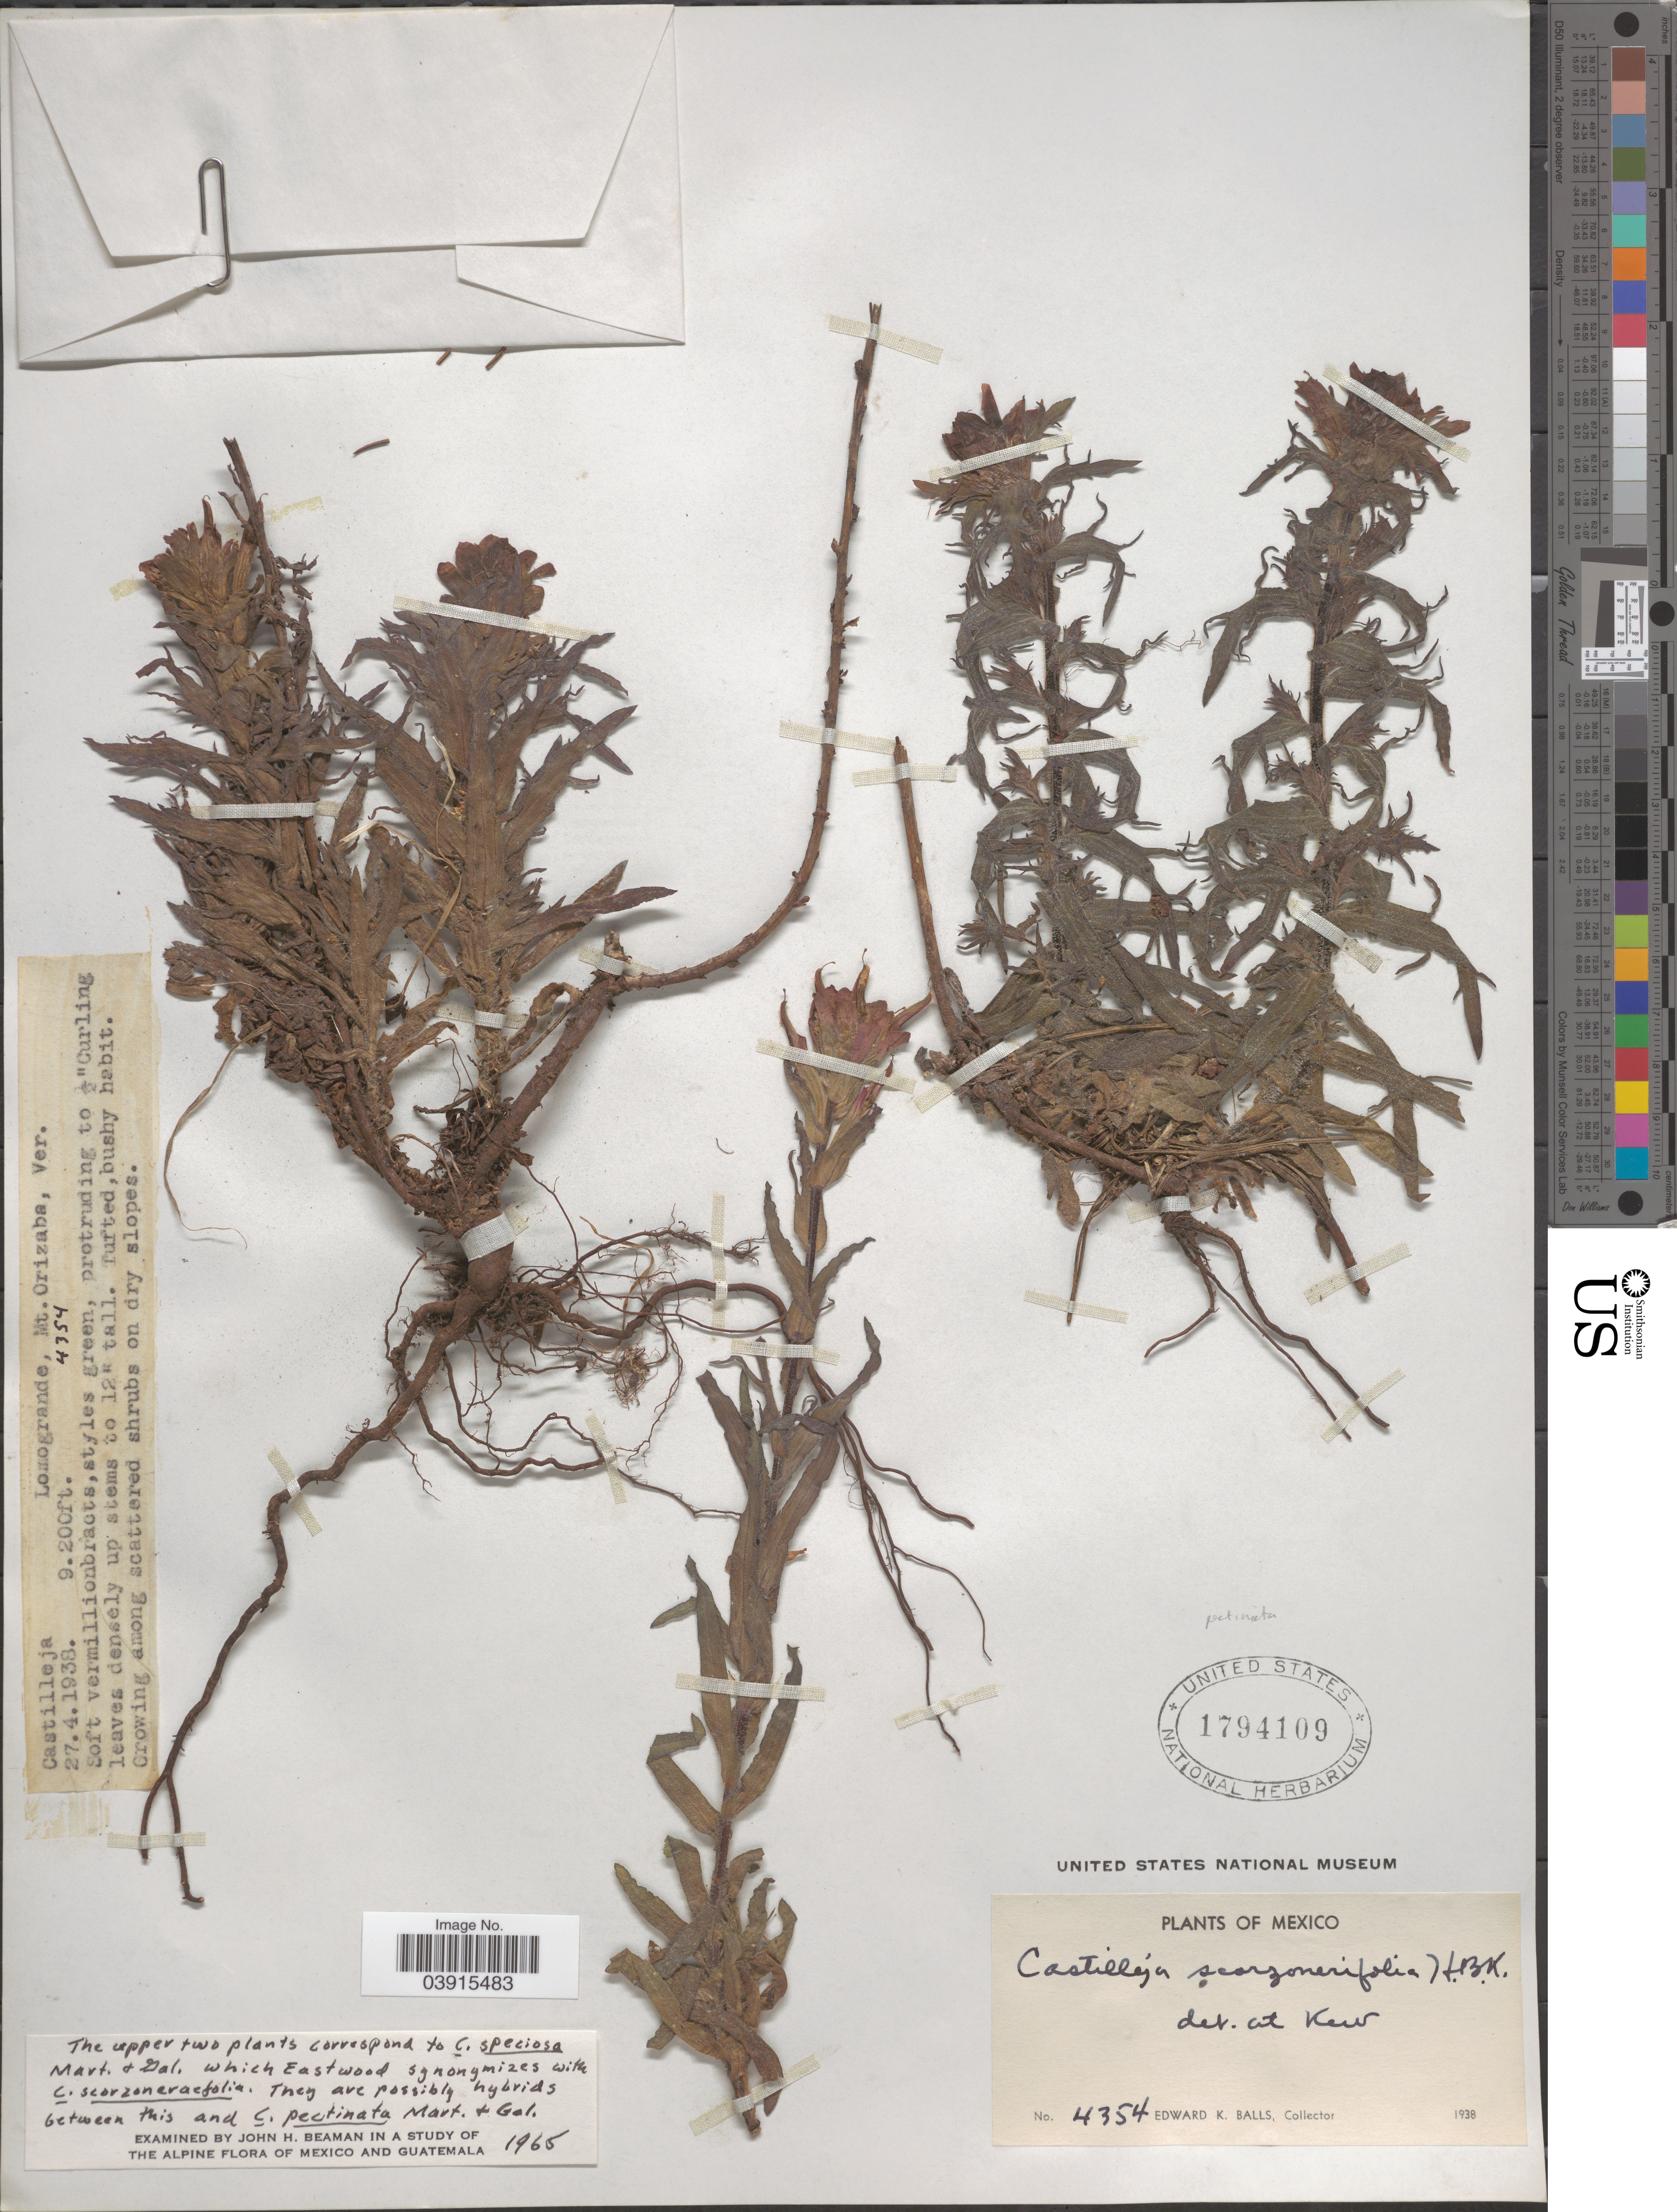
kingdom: Plantae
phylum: Tracheophyta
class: Magnoliopsida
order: Lamiales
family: Orobanchaceae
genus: Castilleja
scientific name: Castilleja pectinata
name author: M. Martens & Galeotti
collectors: E. K. Balls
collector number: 4354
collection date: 1938-04-27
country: Mexico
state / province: Veracruz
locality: Lomogrande, Mt. Orizaba, Ver.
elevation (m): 2804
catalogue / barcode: US 1794109